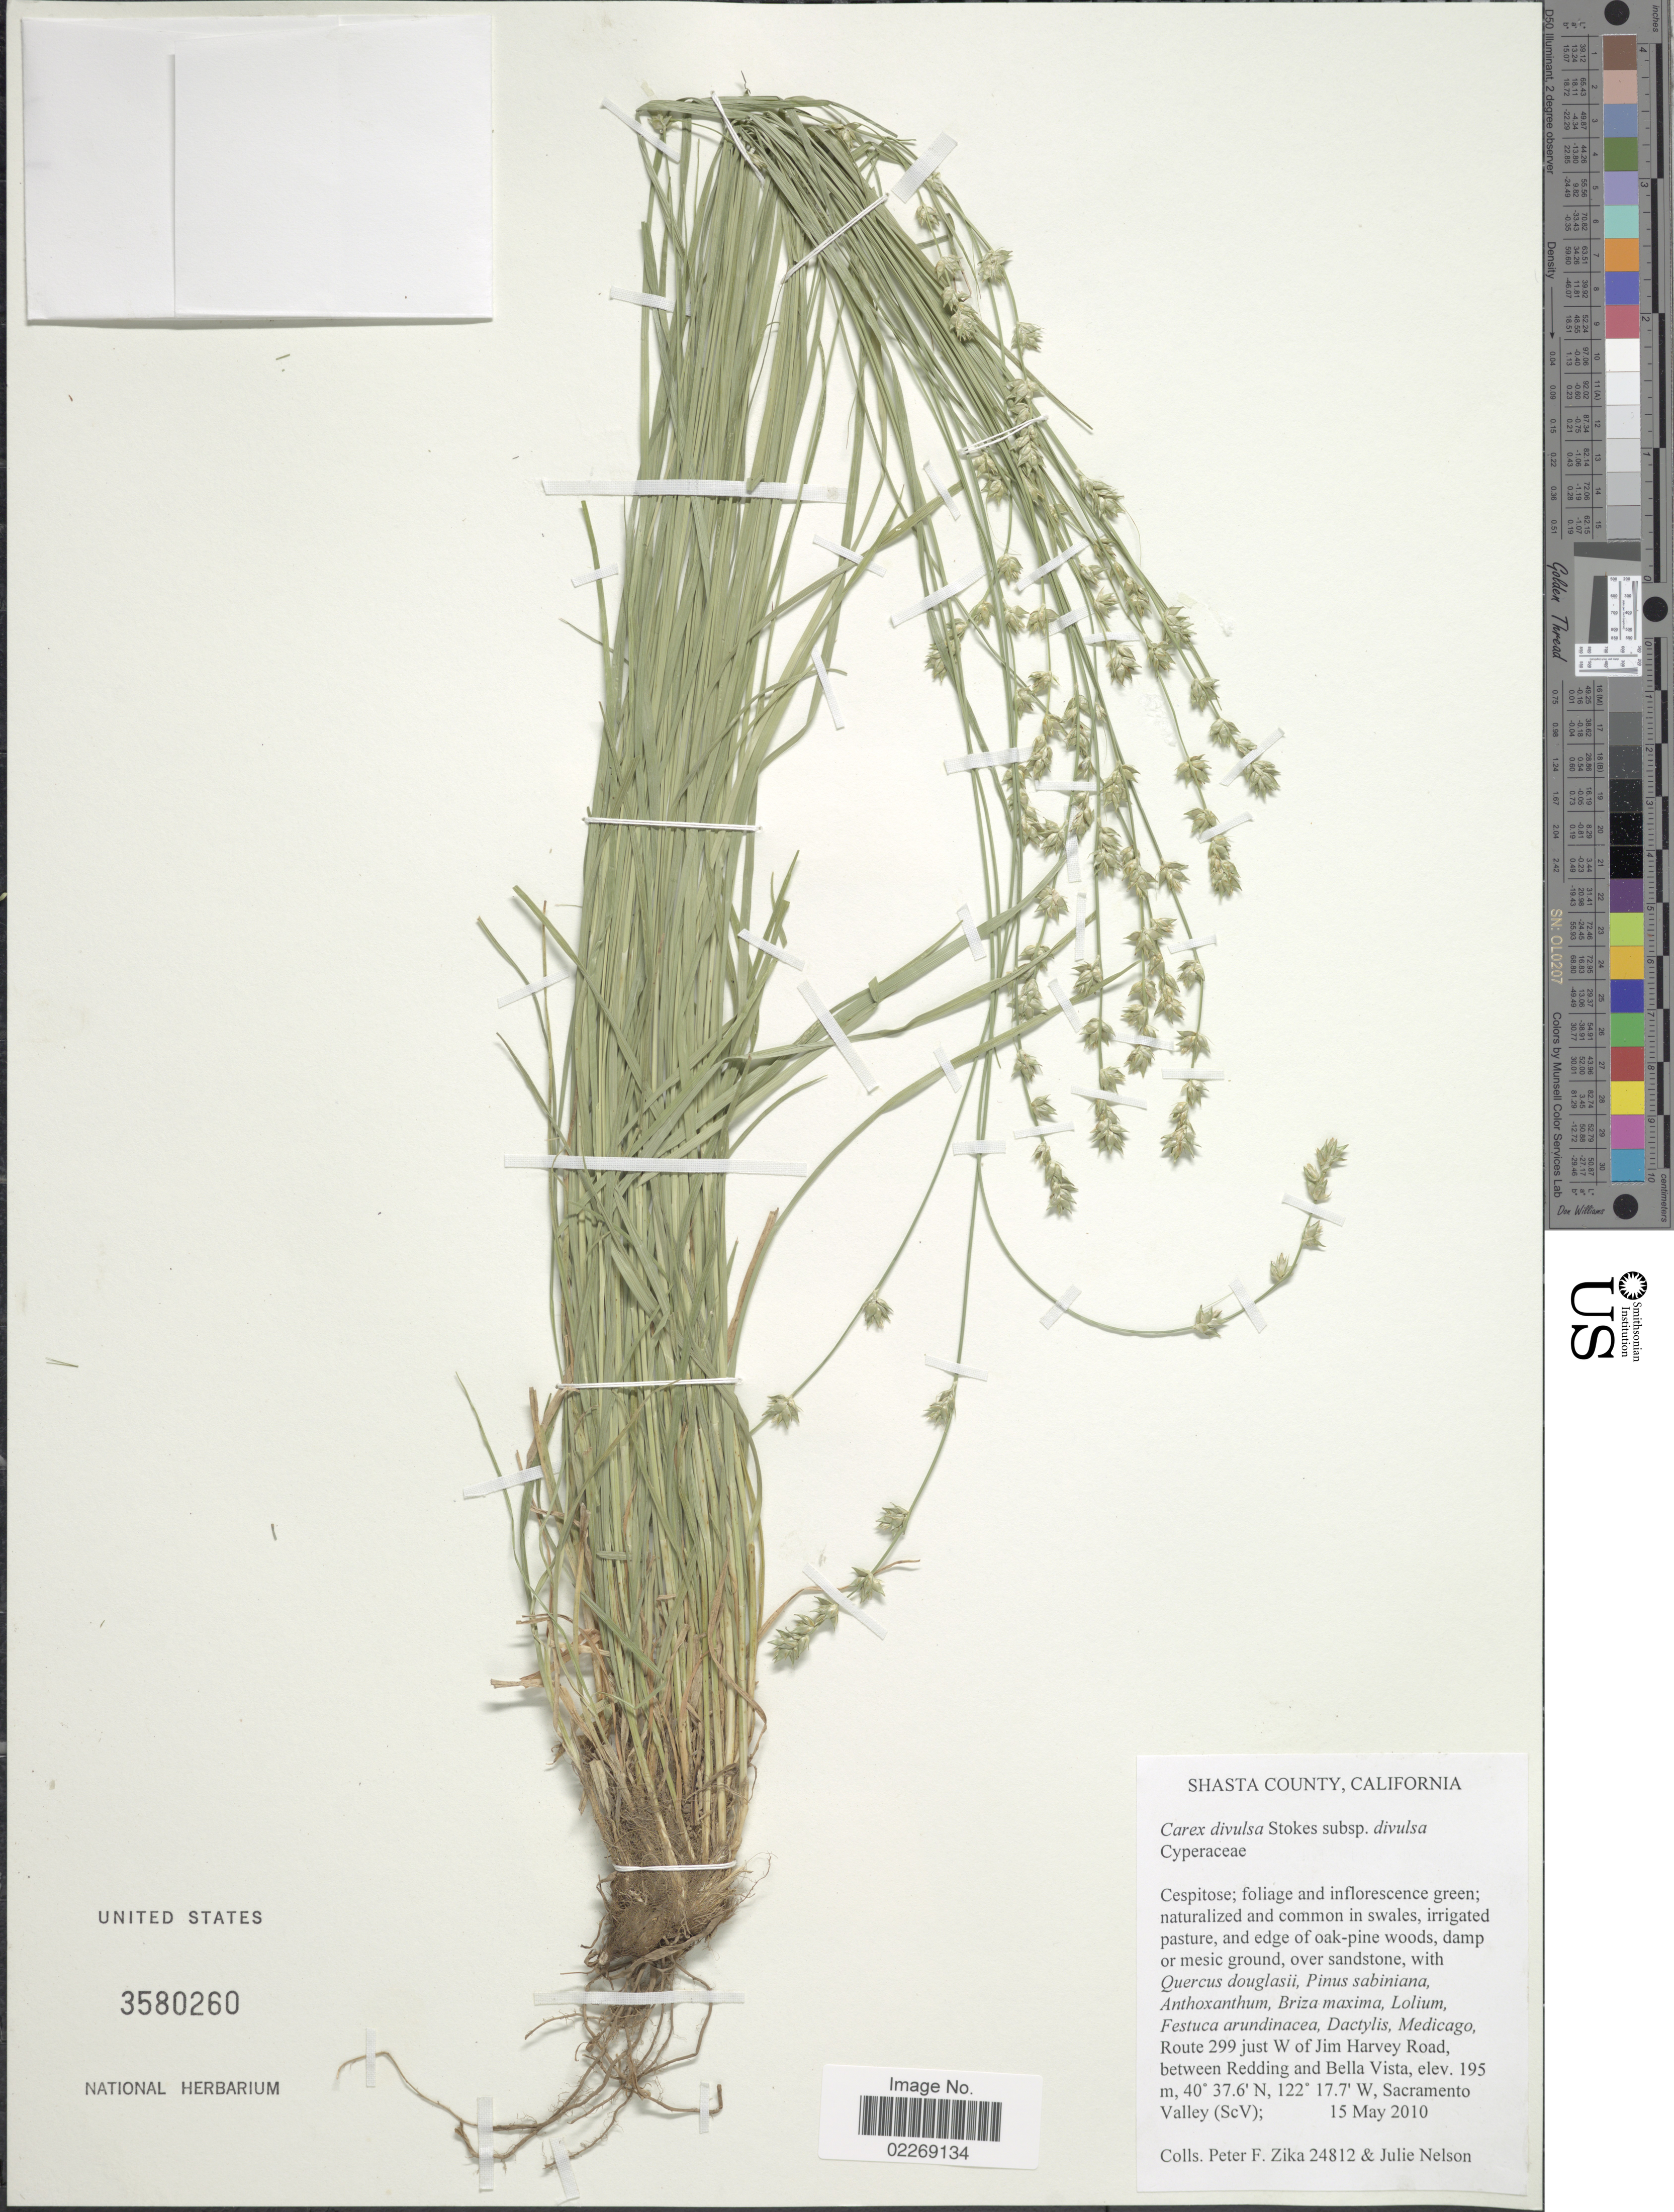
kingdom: Plantae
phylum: Tracheophyta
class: Liliopsida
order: Poales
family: Cyperaceae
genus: Carex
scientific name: Carex divulsa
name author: Stokes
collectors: P. F. Zika & J. Nelson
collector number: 24812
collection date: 2010-05-15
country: United States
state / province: California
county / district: Shasta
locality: Shasta County. Route 299 just W of Jim Harvey Road, between Redding and Bella Vista. Sacramento Valley (ScV)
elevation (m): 195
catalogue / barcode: US 3580260